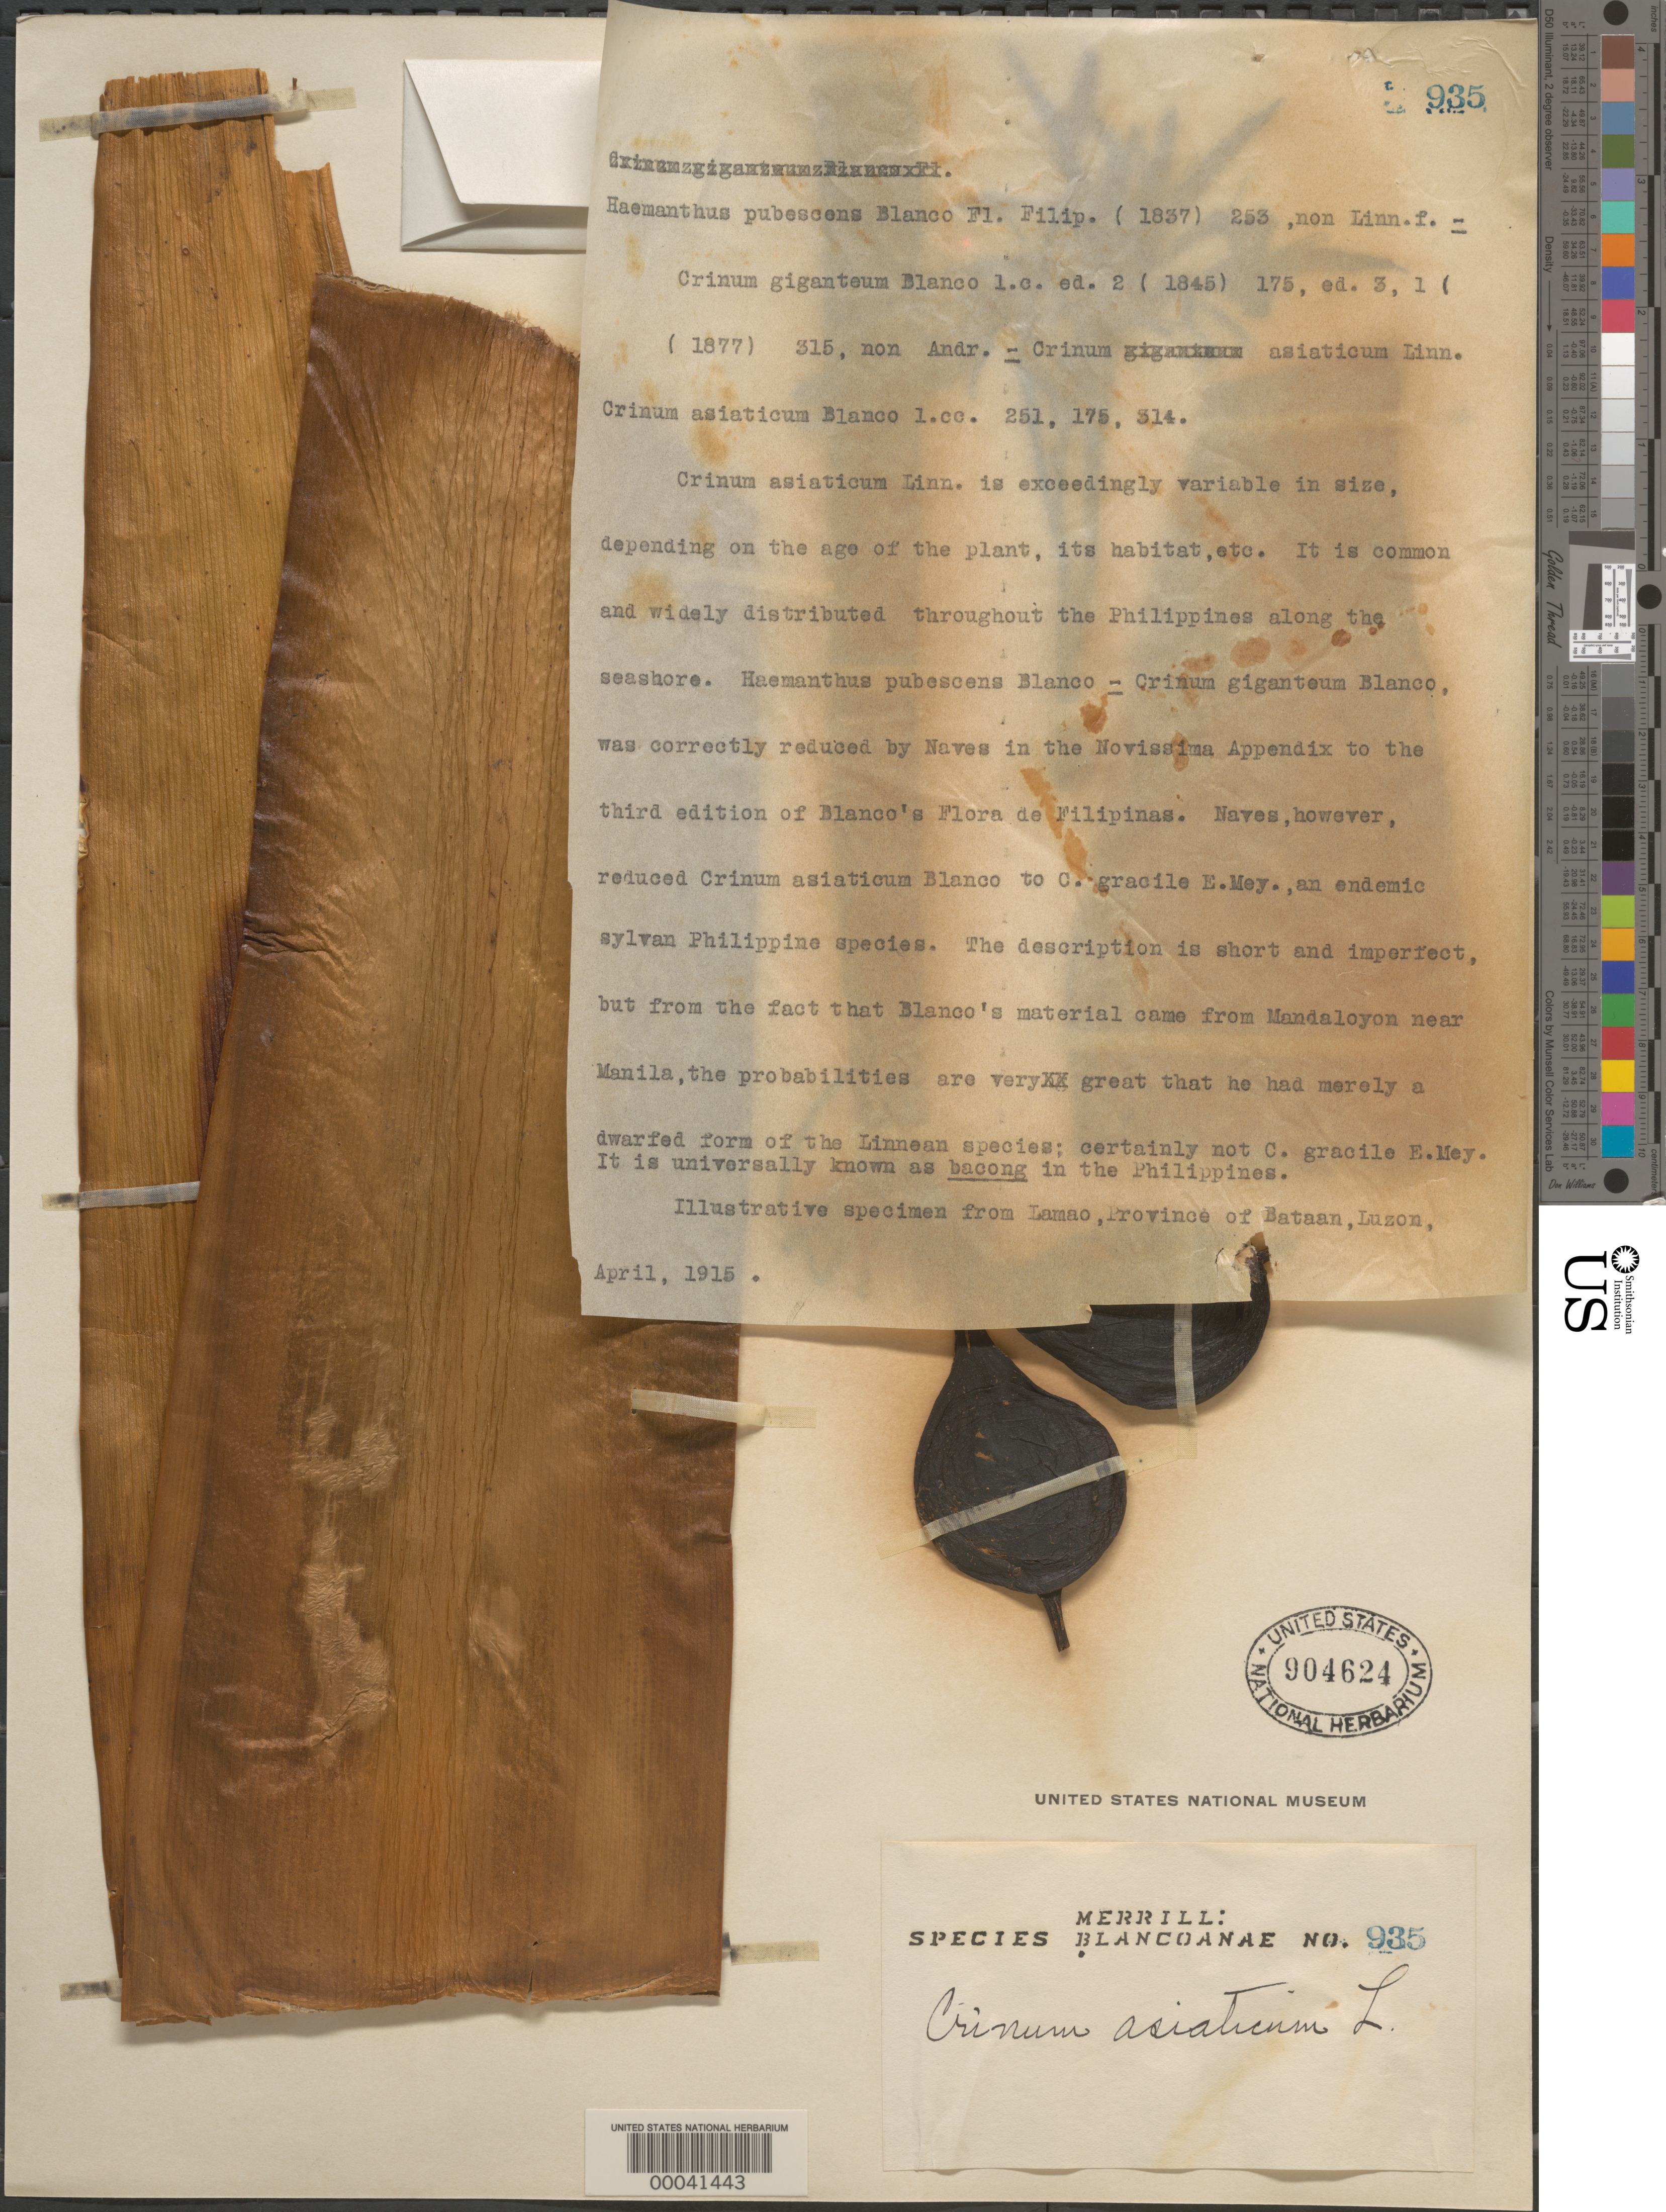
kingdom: Plantae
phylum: Tracheophyta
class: Liliopsida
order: Asparagales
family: Amaryllidaceae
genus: Crinum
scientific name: Crinum asiaticum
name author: L.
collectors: E. D. Merrill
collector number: Sp. Blancoan. 0935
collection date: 1915-04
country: Philippines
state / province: Central Luzon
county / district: Bataan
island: Luzon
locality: Lamao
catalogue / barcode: US 904624